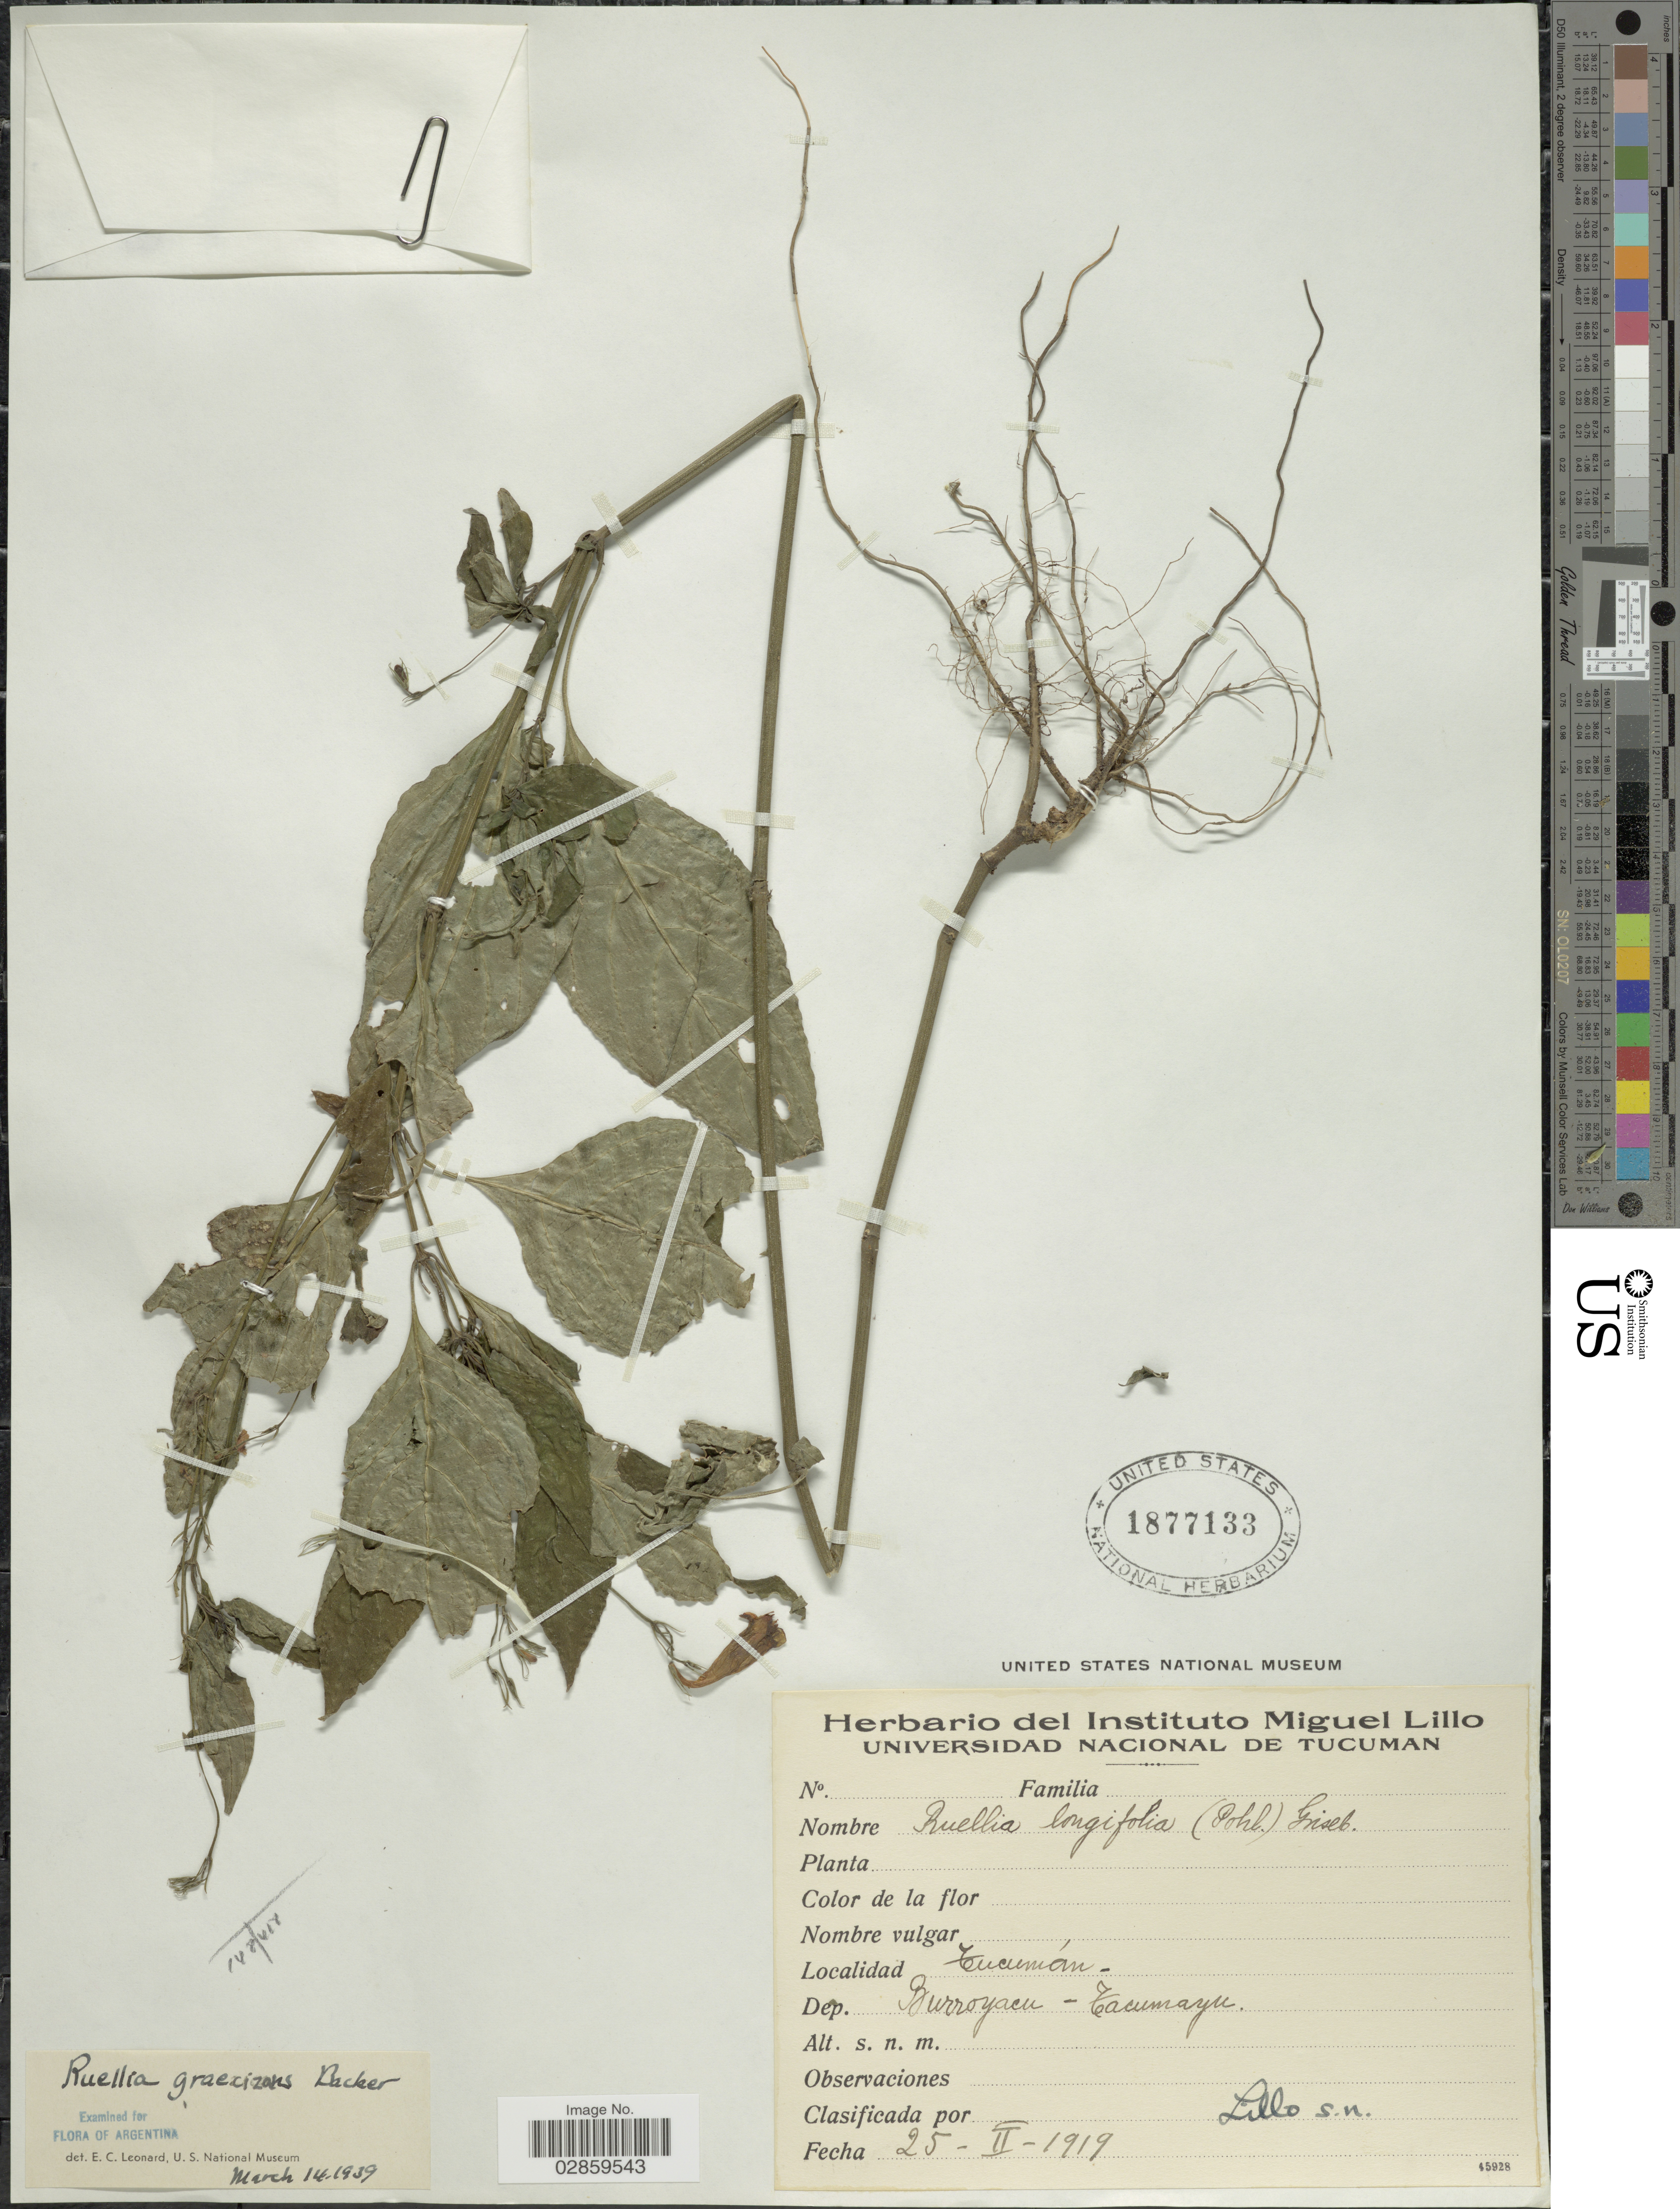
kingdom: Plantae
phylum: Tracheophyta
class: Magnoliopsida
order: Lamiales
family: Acanthaceae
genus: Ruellia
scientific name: Ruellia brevifolia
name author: (Pohl) C. Ezcurra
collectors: M. Lillo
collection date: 1919-02-25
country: Argentina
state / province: Tucuman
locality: Dep. Burruyacu - Tacumayu.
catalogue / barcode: US 1877133